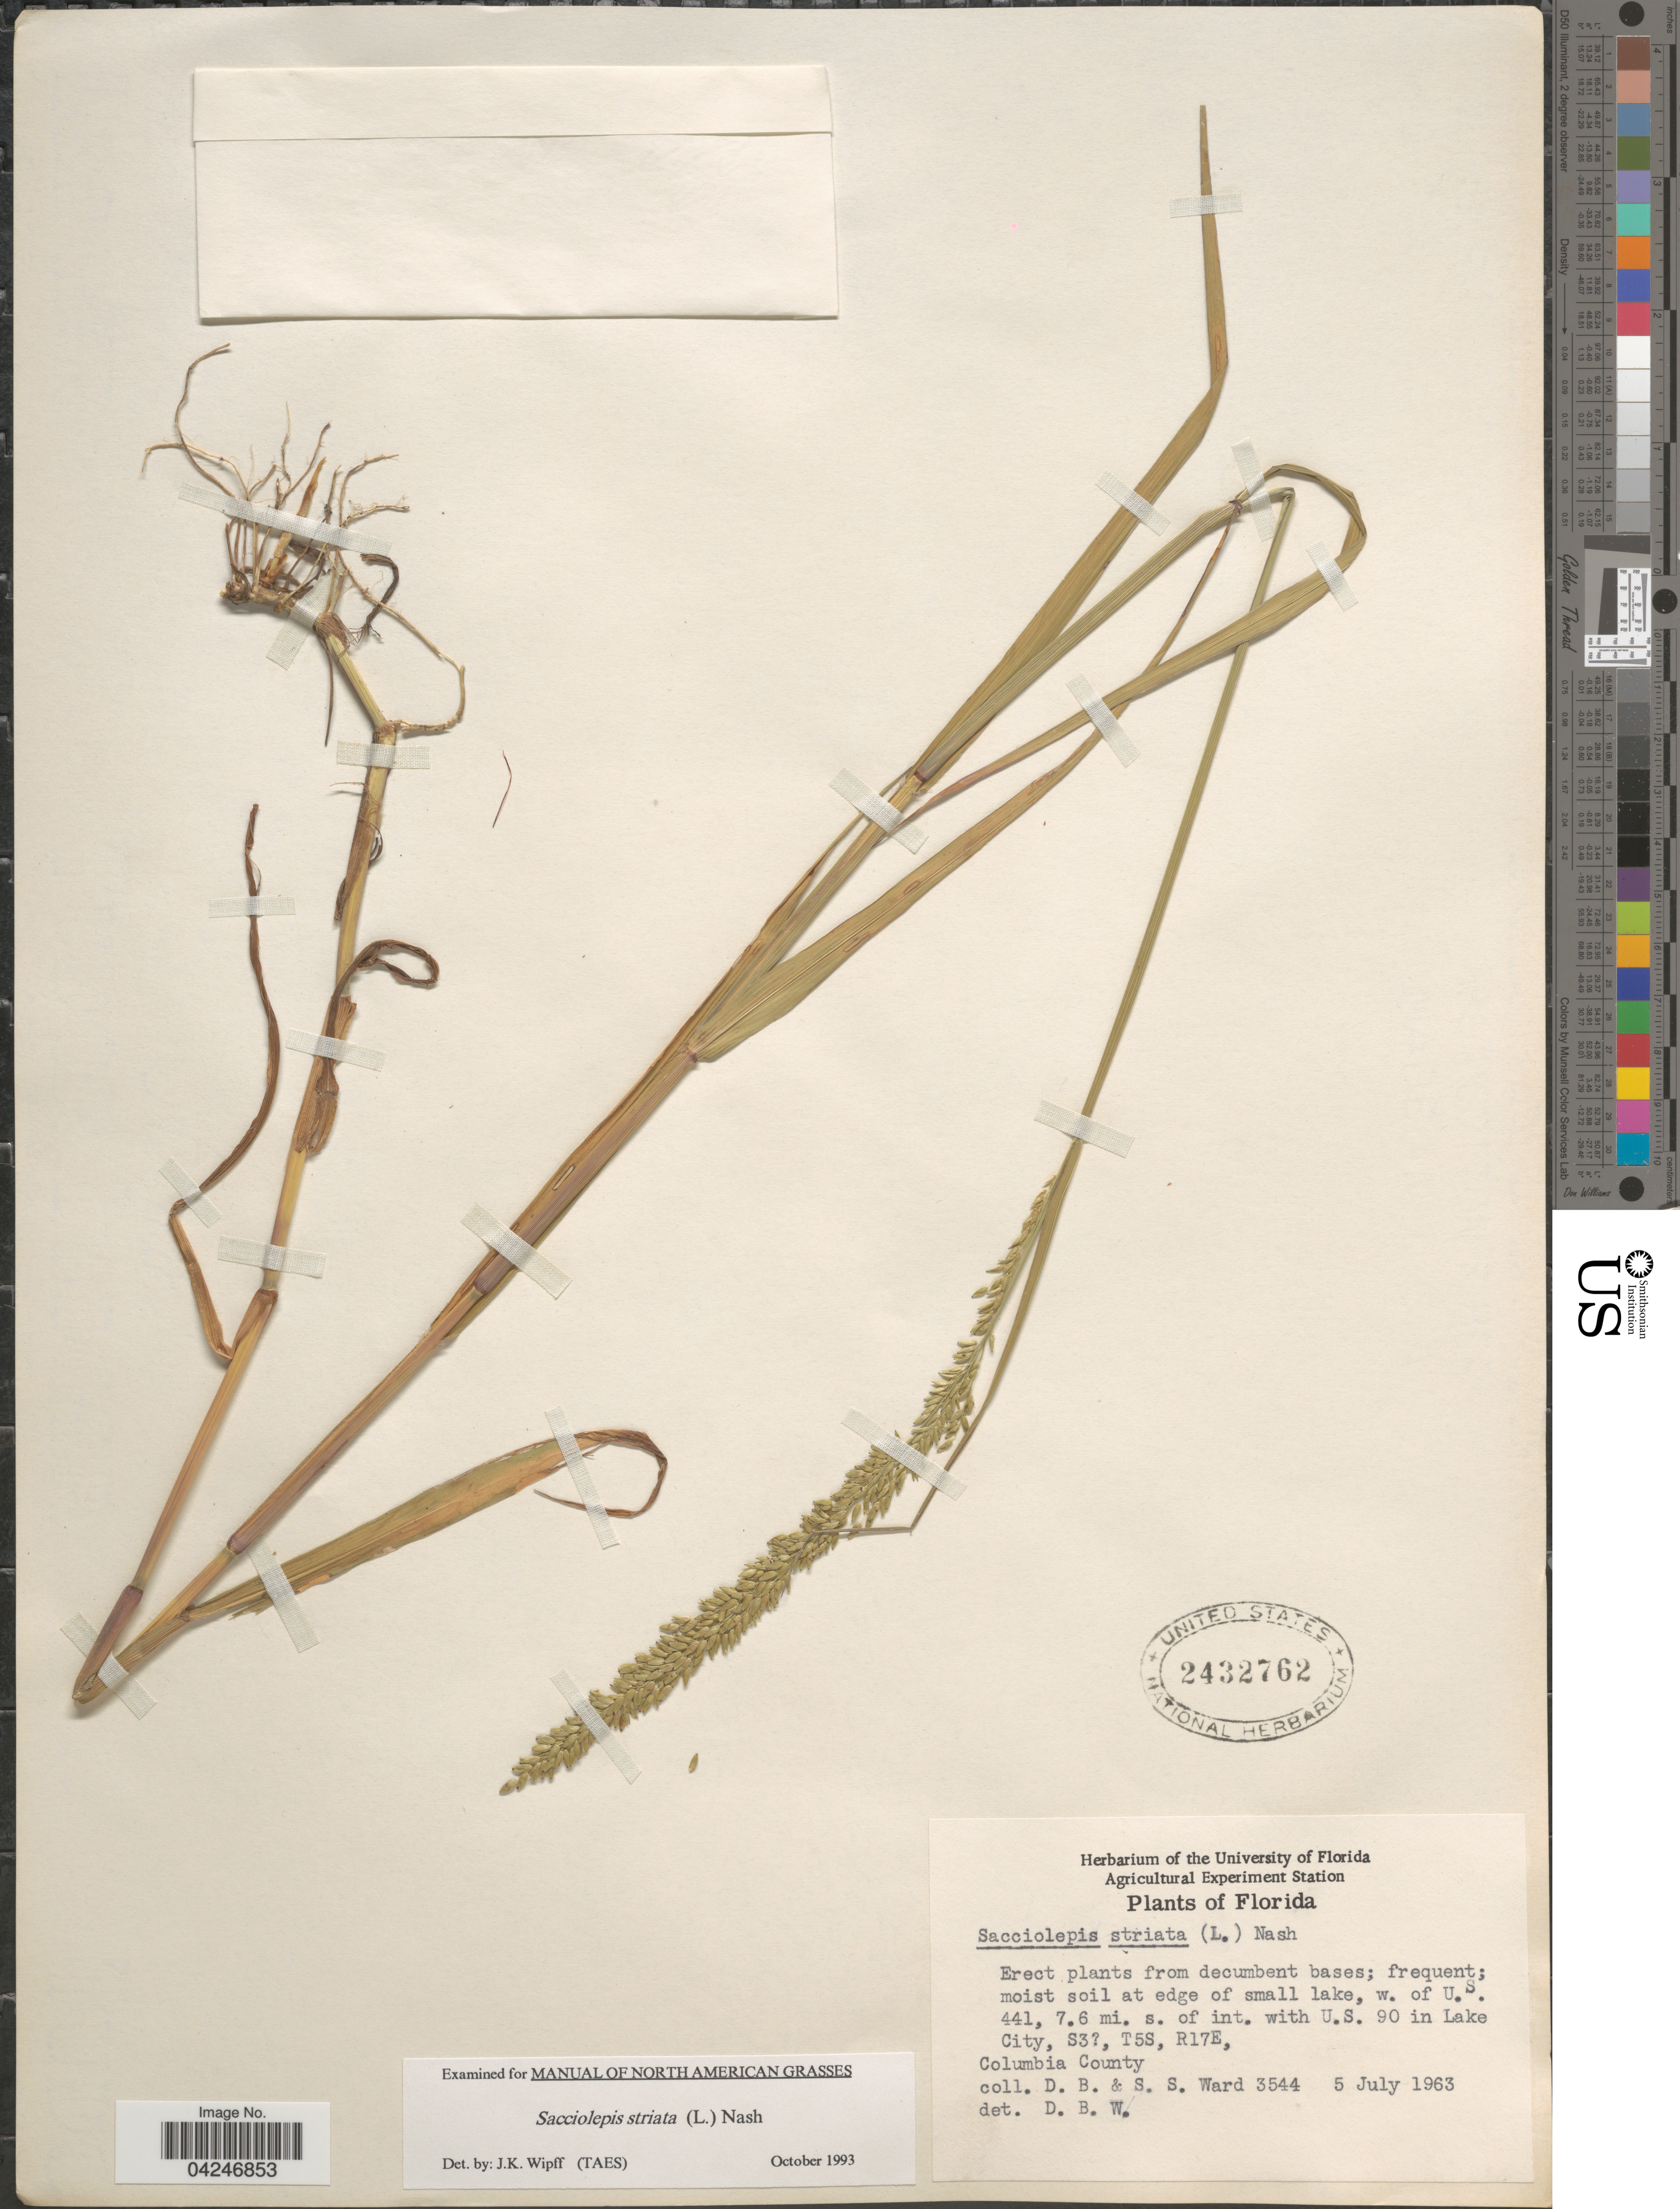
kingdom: Plantae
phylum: Tracheophyta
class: Liliopsida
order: Poales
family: Poaceae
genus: Sacciolepis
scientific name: Sacciolepis striata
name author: (L.) Nash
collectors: D. B. Ward & S. S. Ward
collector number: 3544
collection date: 1963-07-05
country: United States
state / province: Florida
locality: Frequent; moist soil at edge of small lake, w. of U.S. 441, 7.6 mi. s. of int. with U.S. 90 in Lake City, S3 [unsure placement], T5S, R17E. Columbia County.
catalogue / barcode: US 2432762